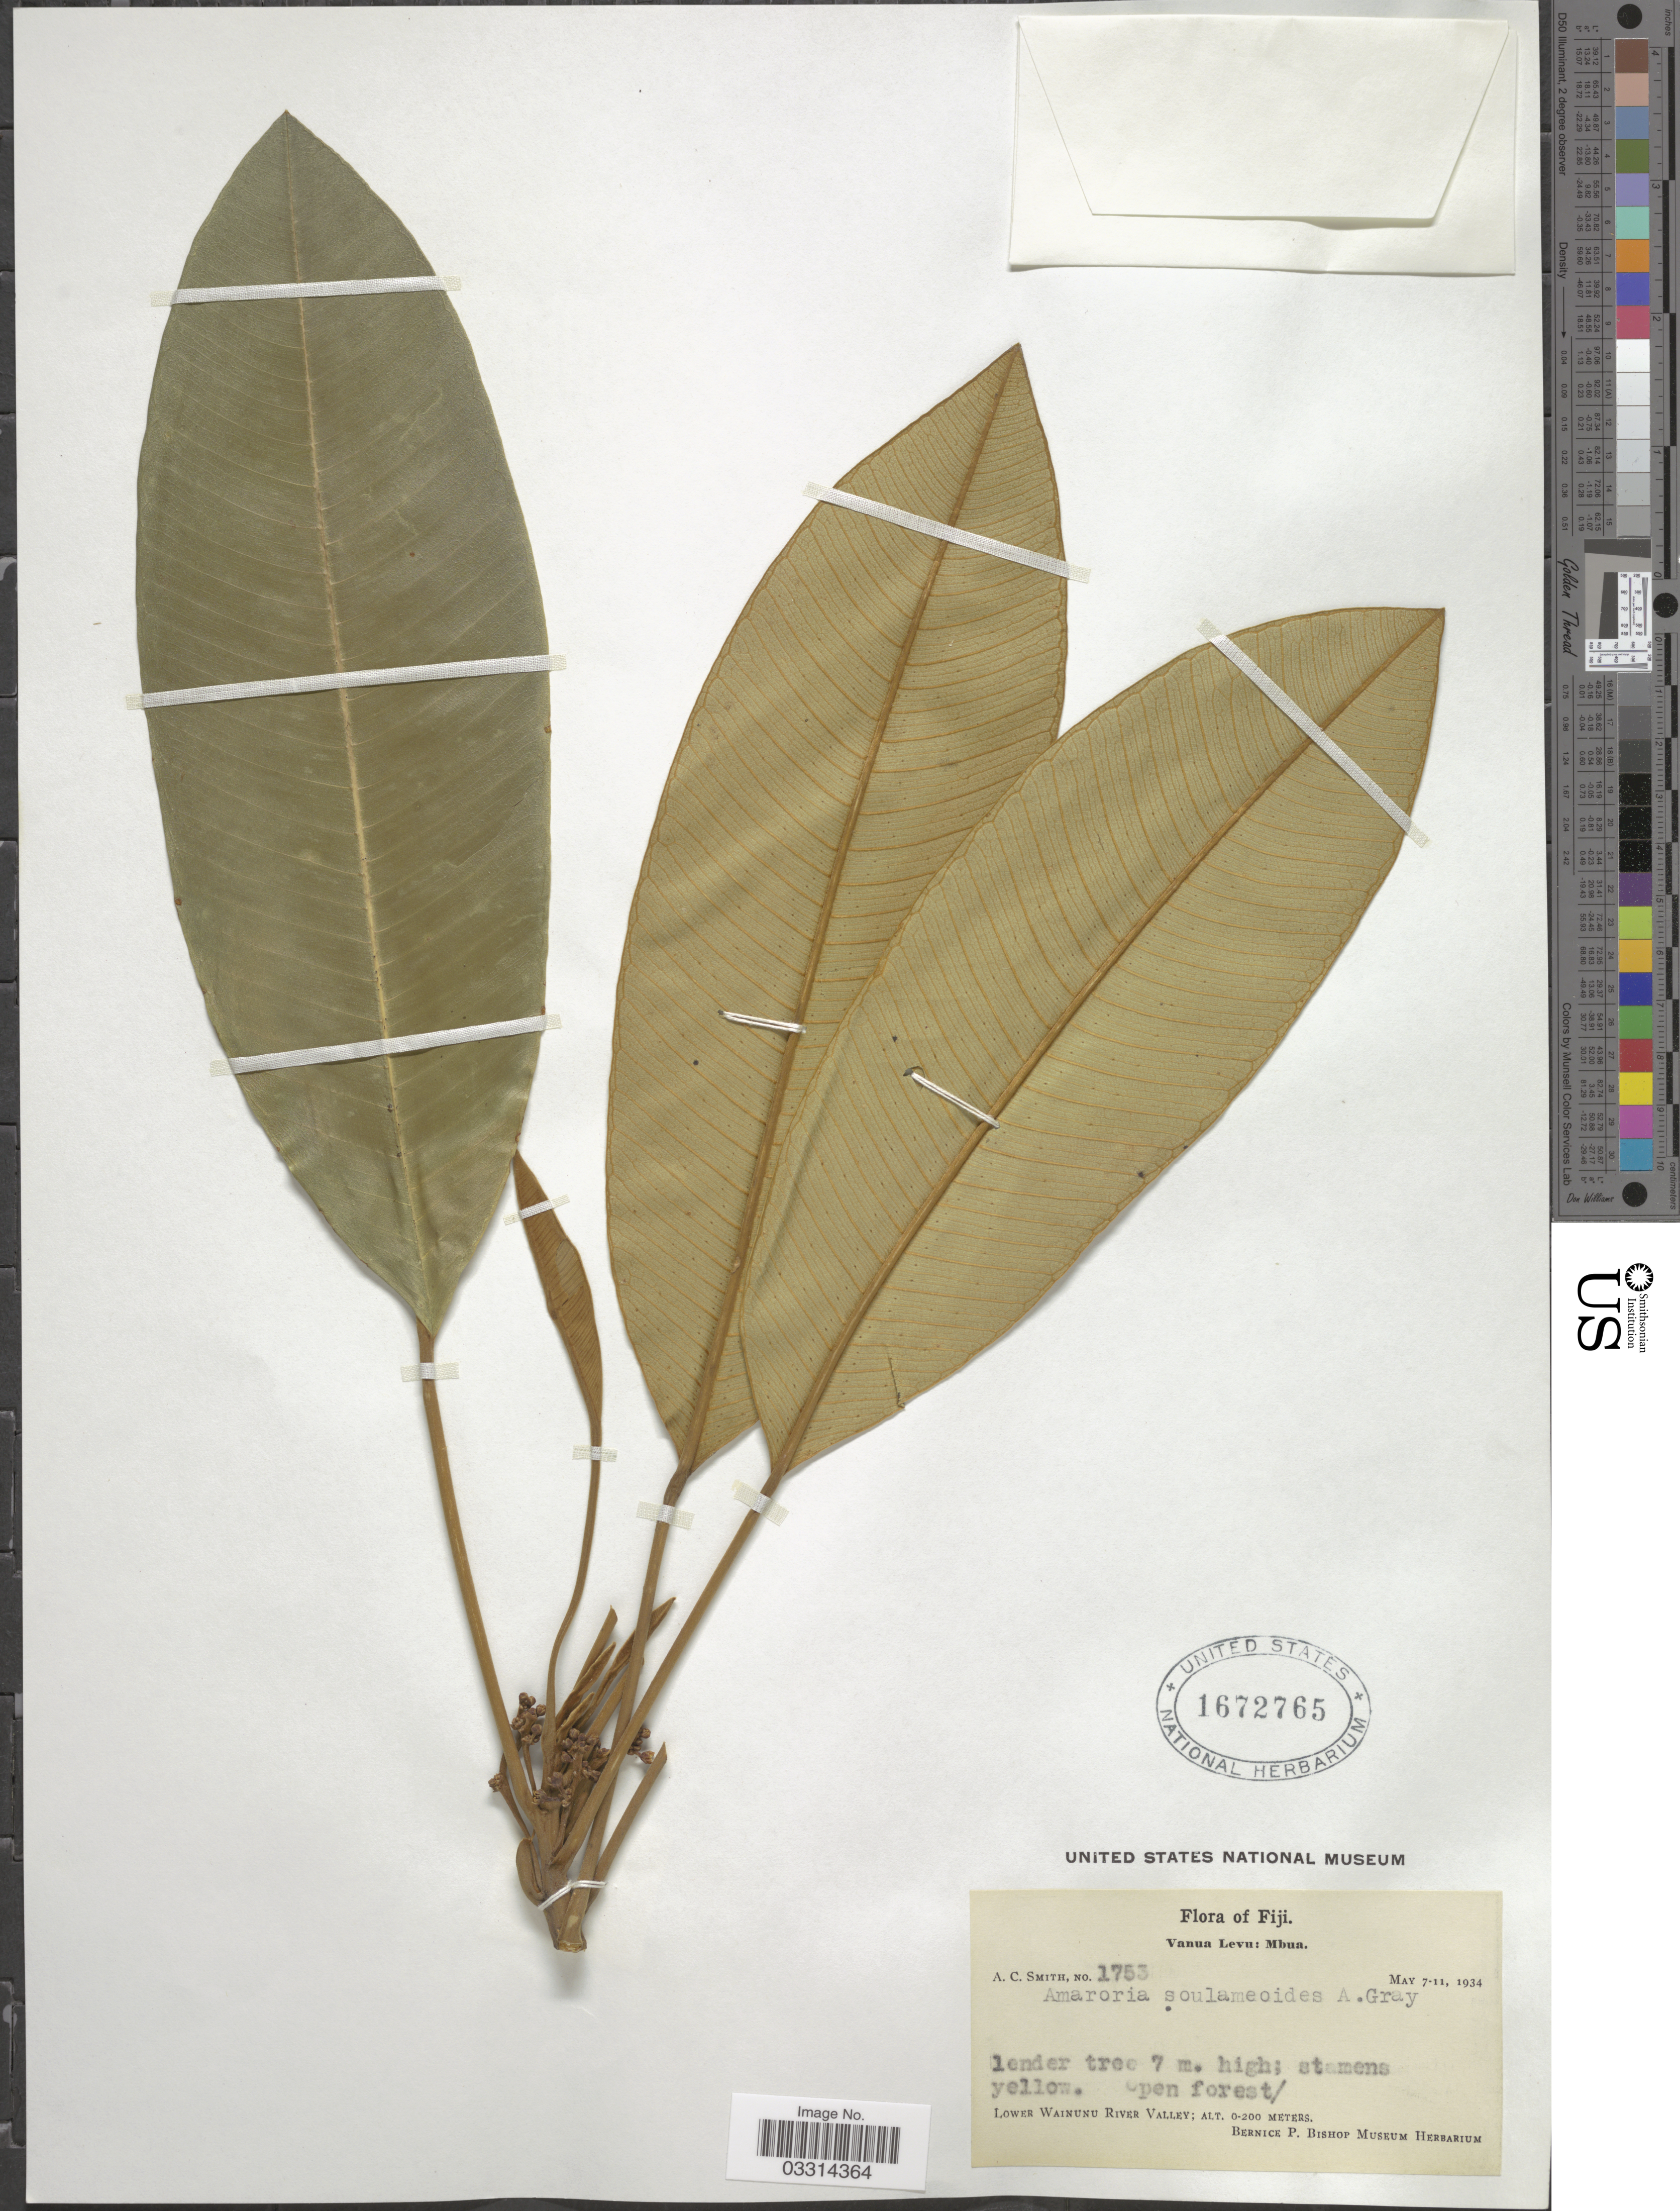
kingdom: Plantae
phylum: Tracheophyta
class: Magnoliopsida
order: Sapindales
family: Simaroubaceae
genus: Soulamea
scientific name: Soulamea soulameoides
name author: (A. Gray) Noot.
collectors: A. C. Smith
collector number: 1753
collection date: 1934-05-07/1934-05-11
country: Fiji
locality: Vanua Levu: Mbua. Lower Wainunu River Valley.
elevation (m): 0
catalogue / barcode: US 1672765